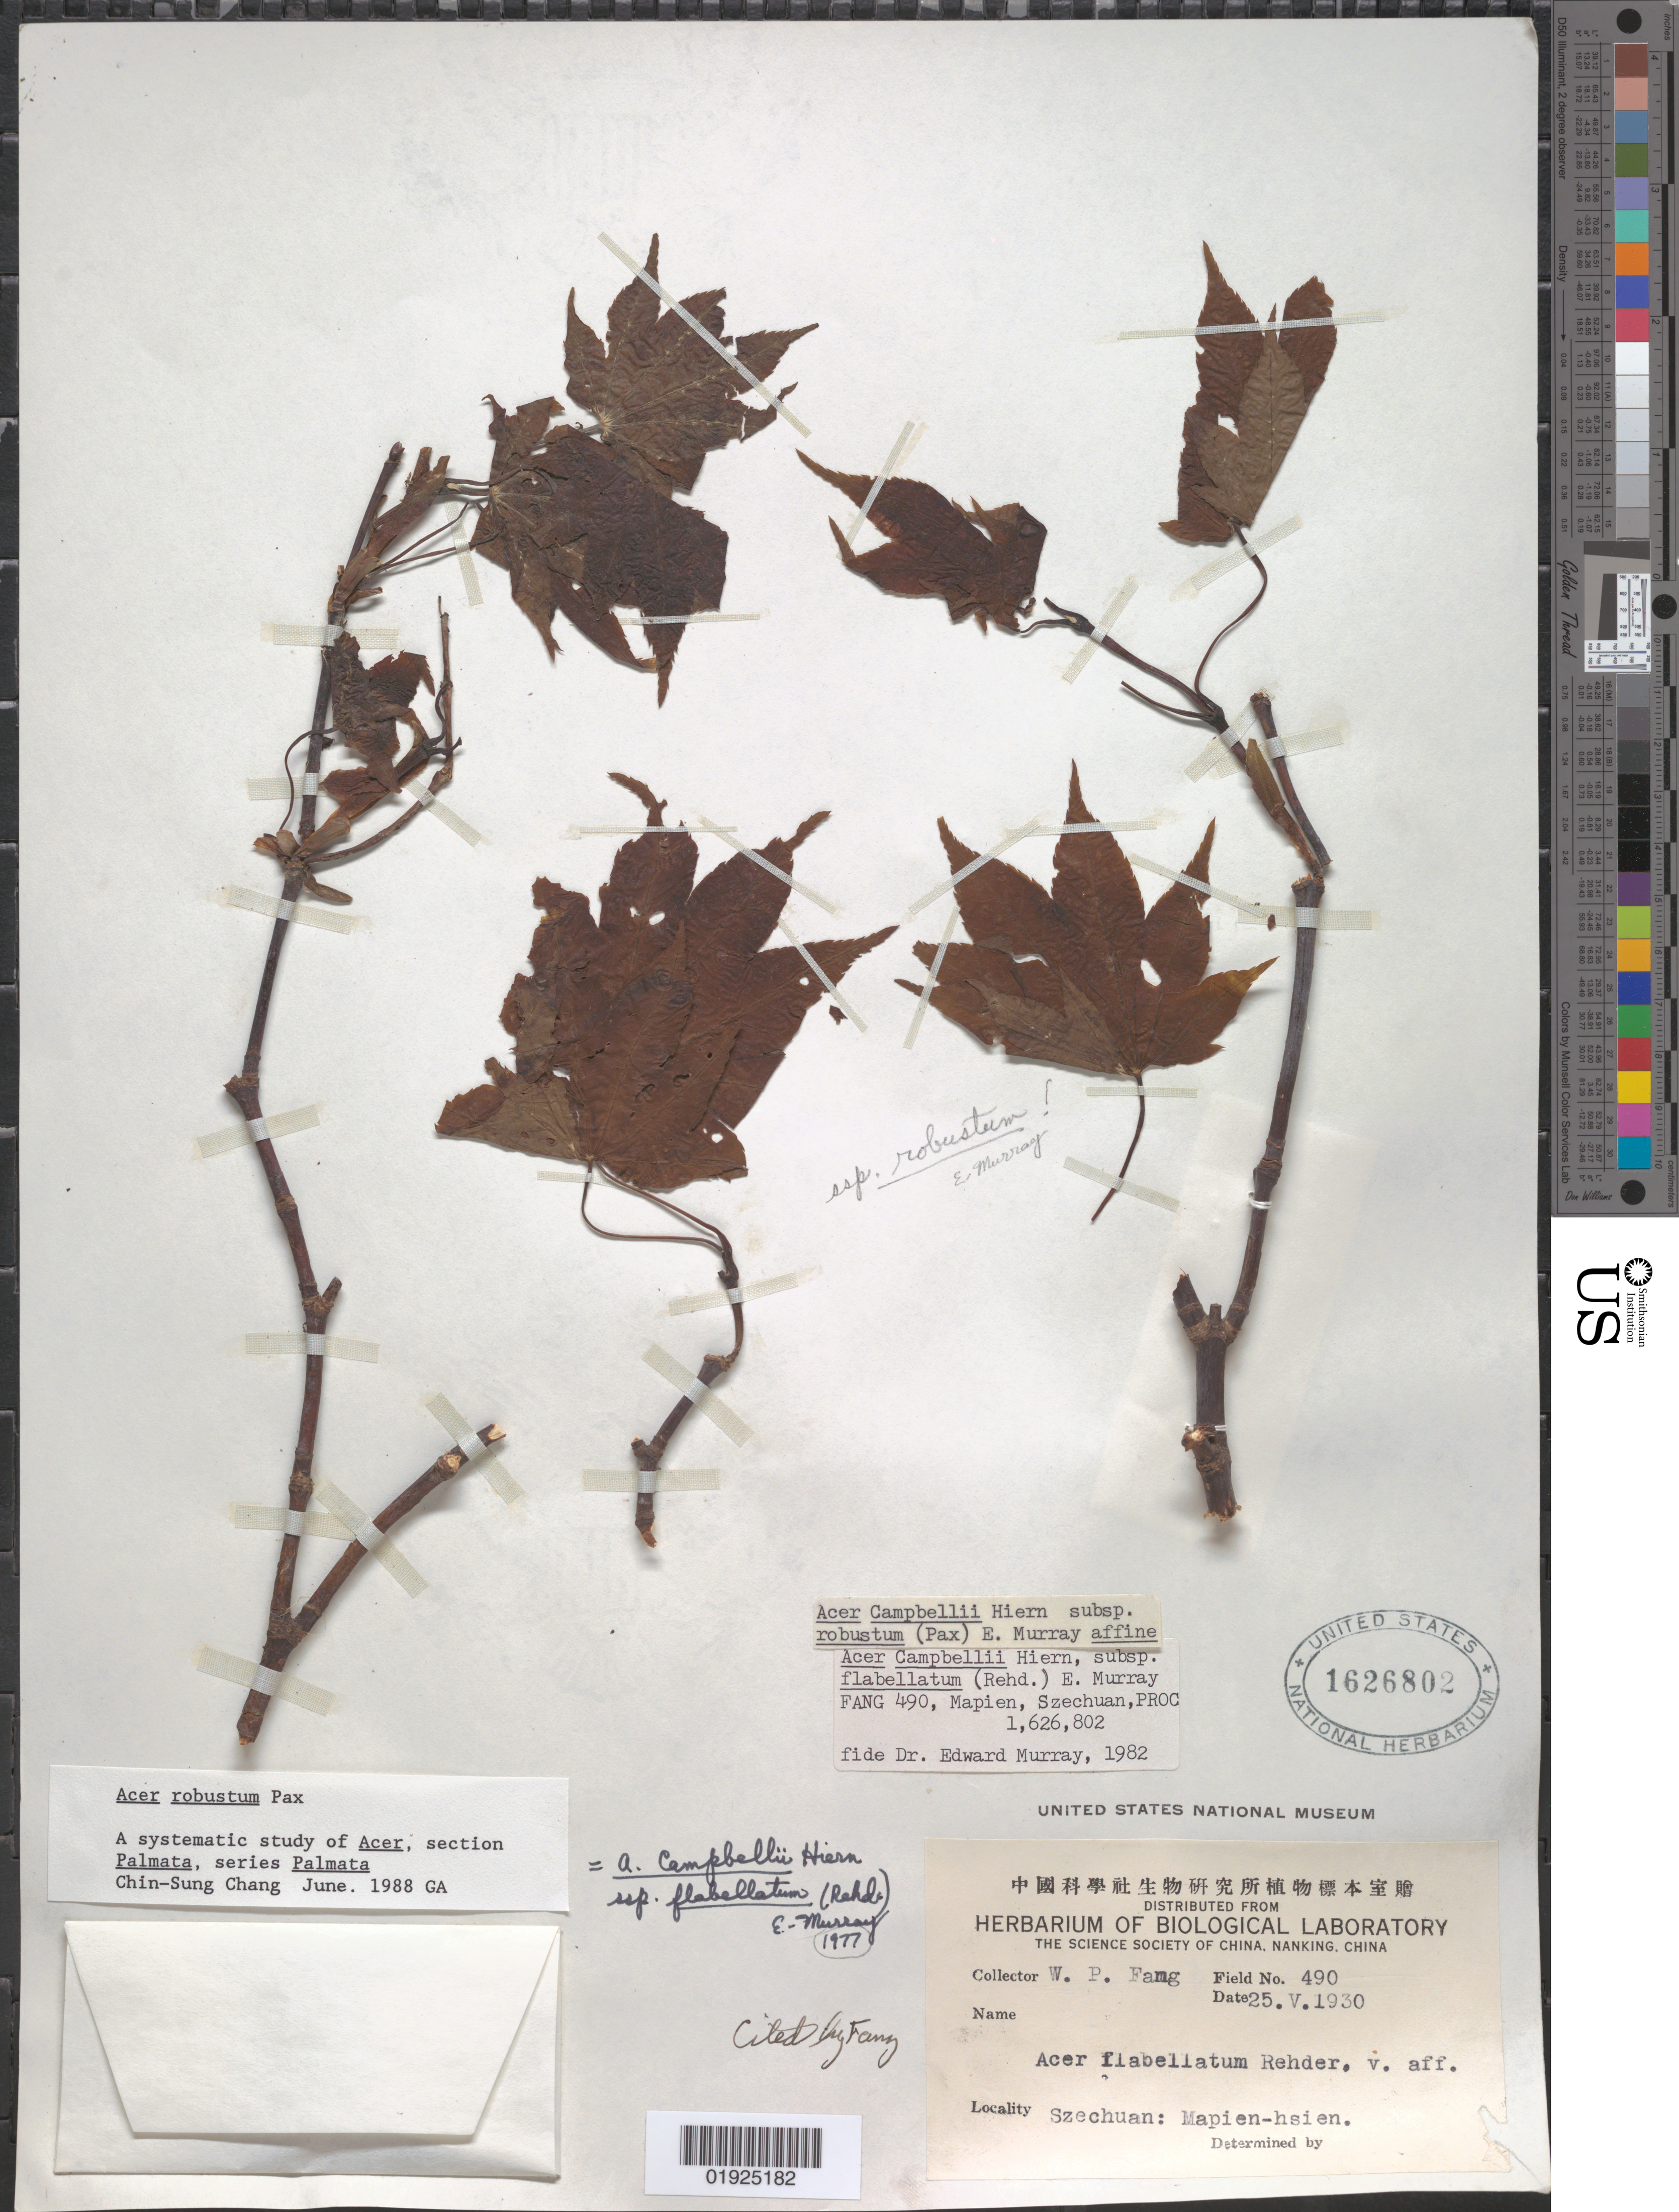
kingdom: Plantae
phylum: Tracheophyta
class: Magnoliopsida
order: Sapindales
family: Sapindaceae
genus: Acer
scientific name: Acer robustum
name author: Pax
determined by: Chang, C. S., (SNUA)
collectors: W. P. Fang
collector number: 490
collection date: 1930-05-25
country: China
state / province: Sichuan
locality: Szechuan [Sichuan], Mapien-hsien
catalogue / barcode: US 1626802